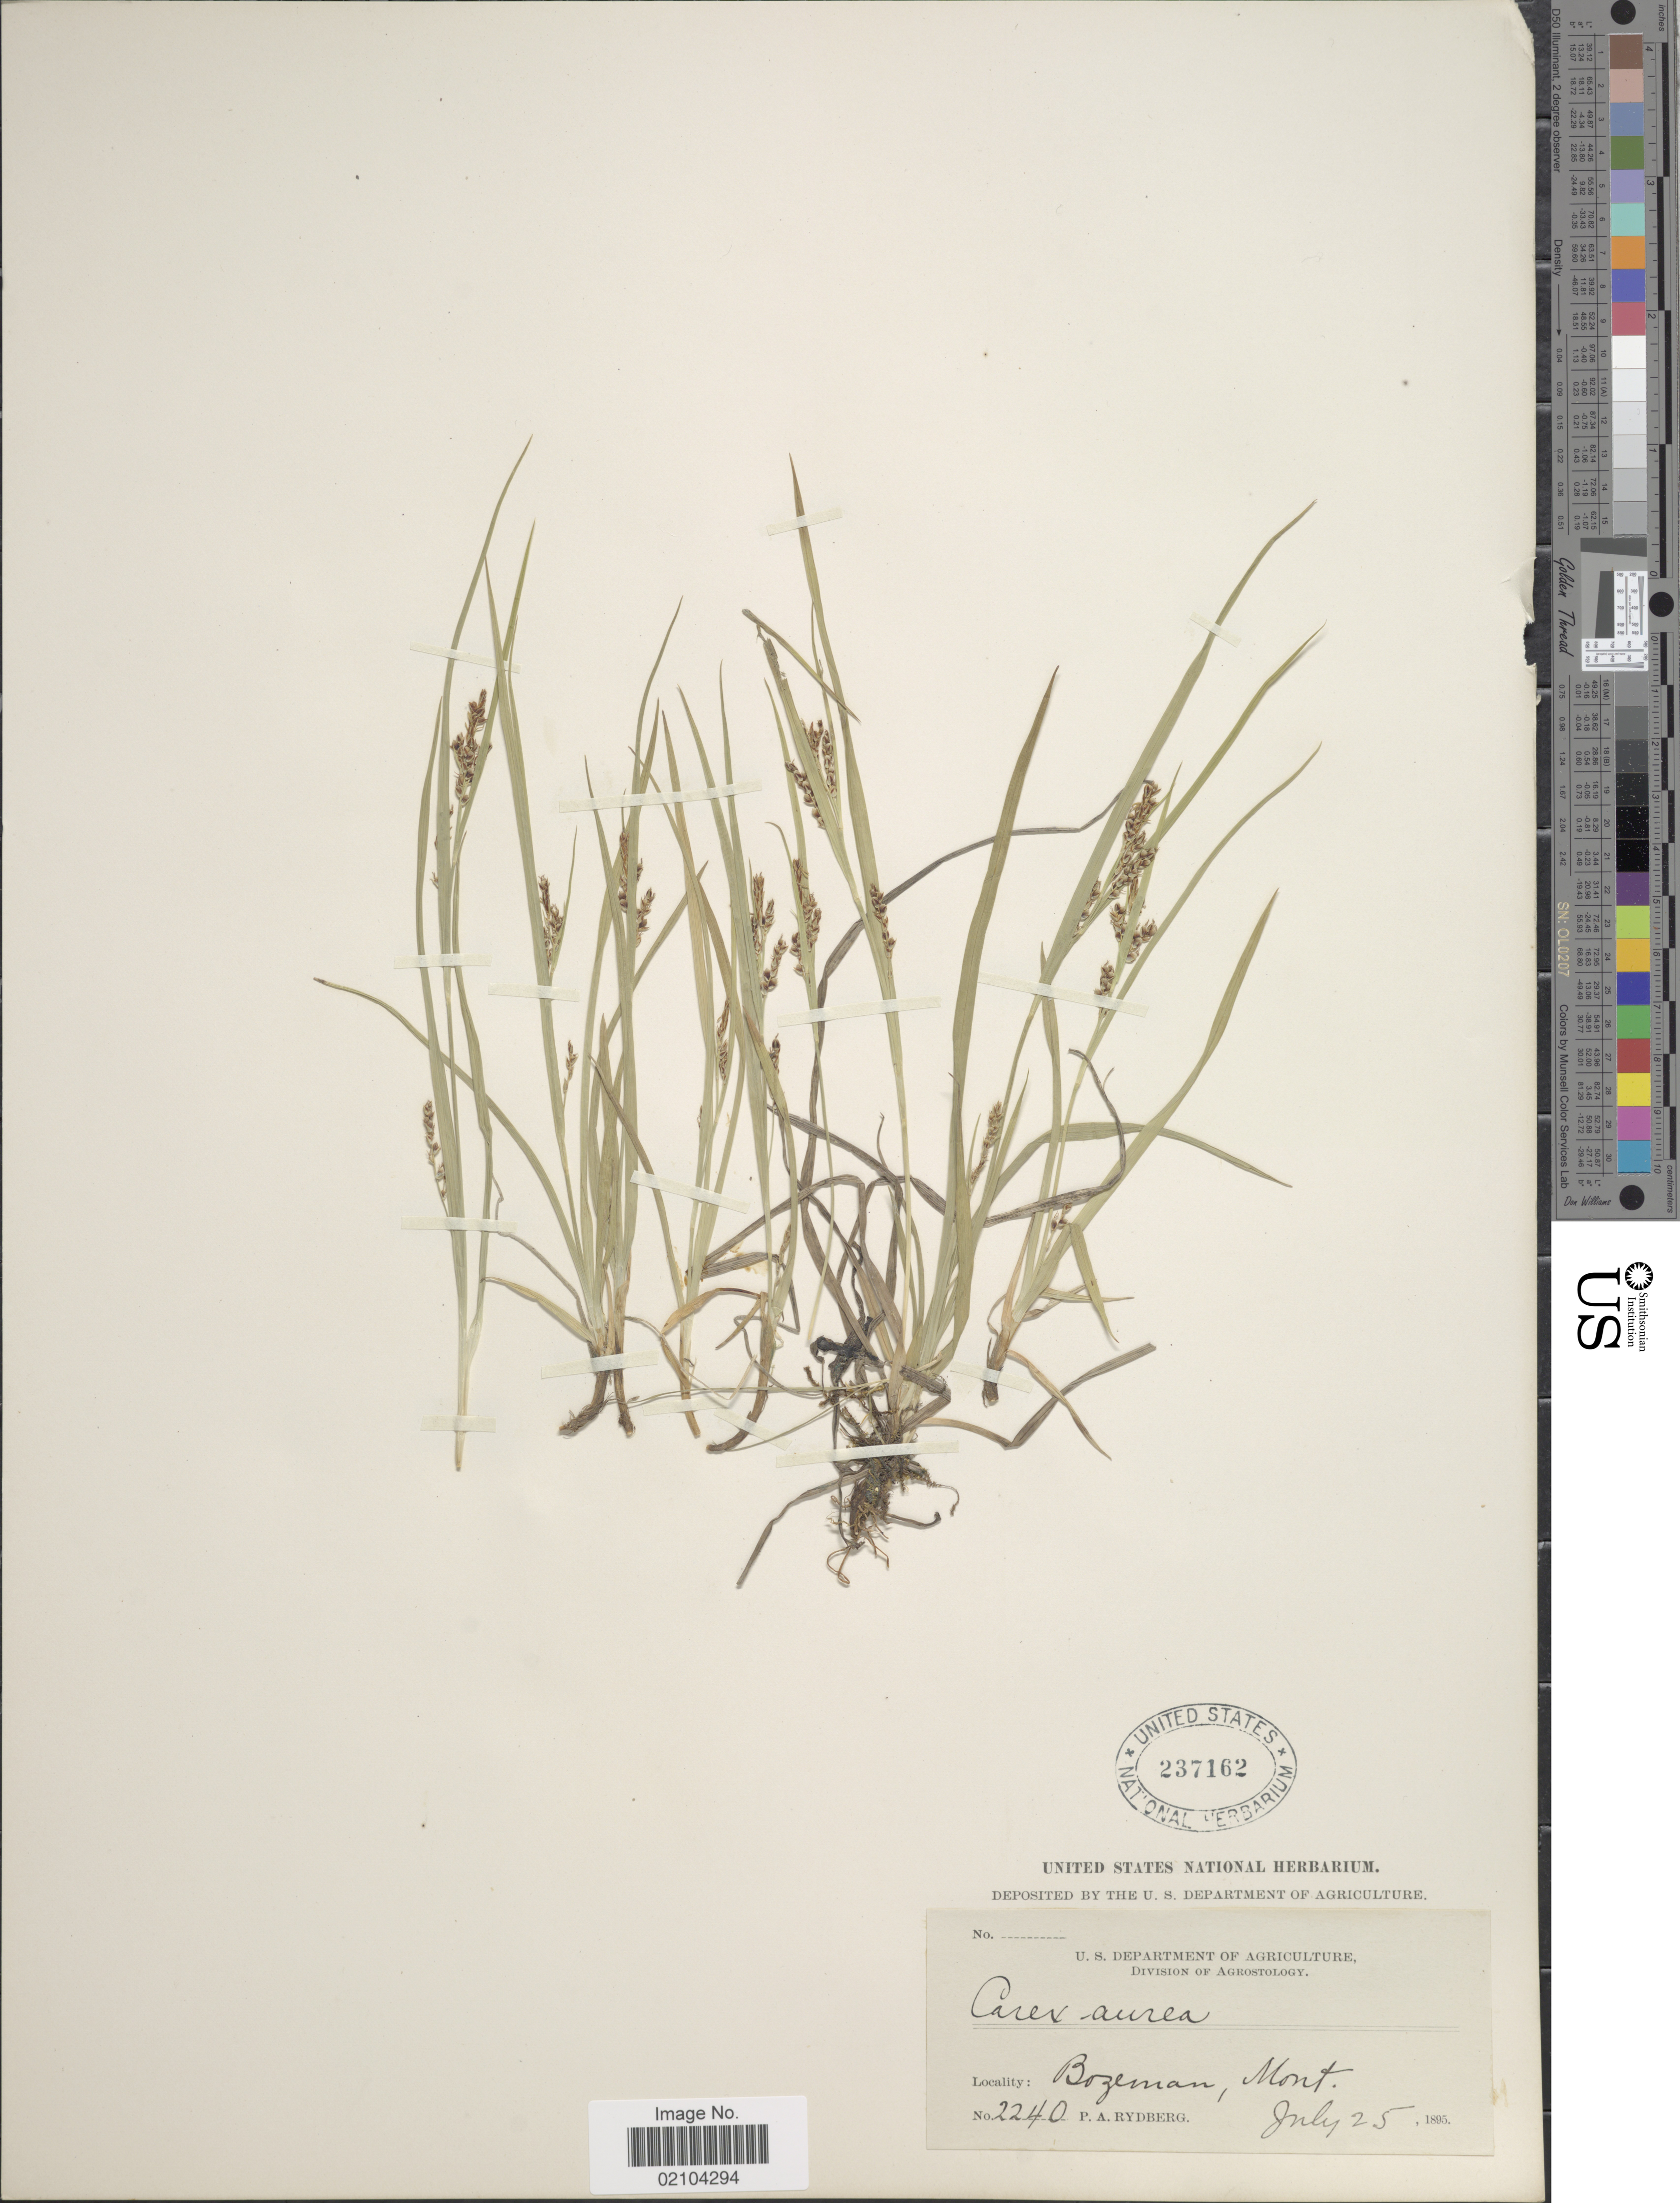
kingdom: Plantae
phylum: Tracheophyta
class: Liliopsida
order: Poales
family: Cyperaceae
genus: Carex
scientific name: Carex aurea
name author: Nutt.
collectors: P. A. Rydberg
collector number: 2240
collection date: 1895-07-25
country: United States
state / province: Montana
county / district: Gallatin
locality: Bozeman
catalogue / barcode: US 237162